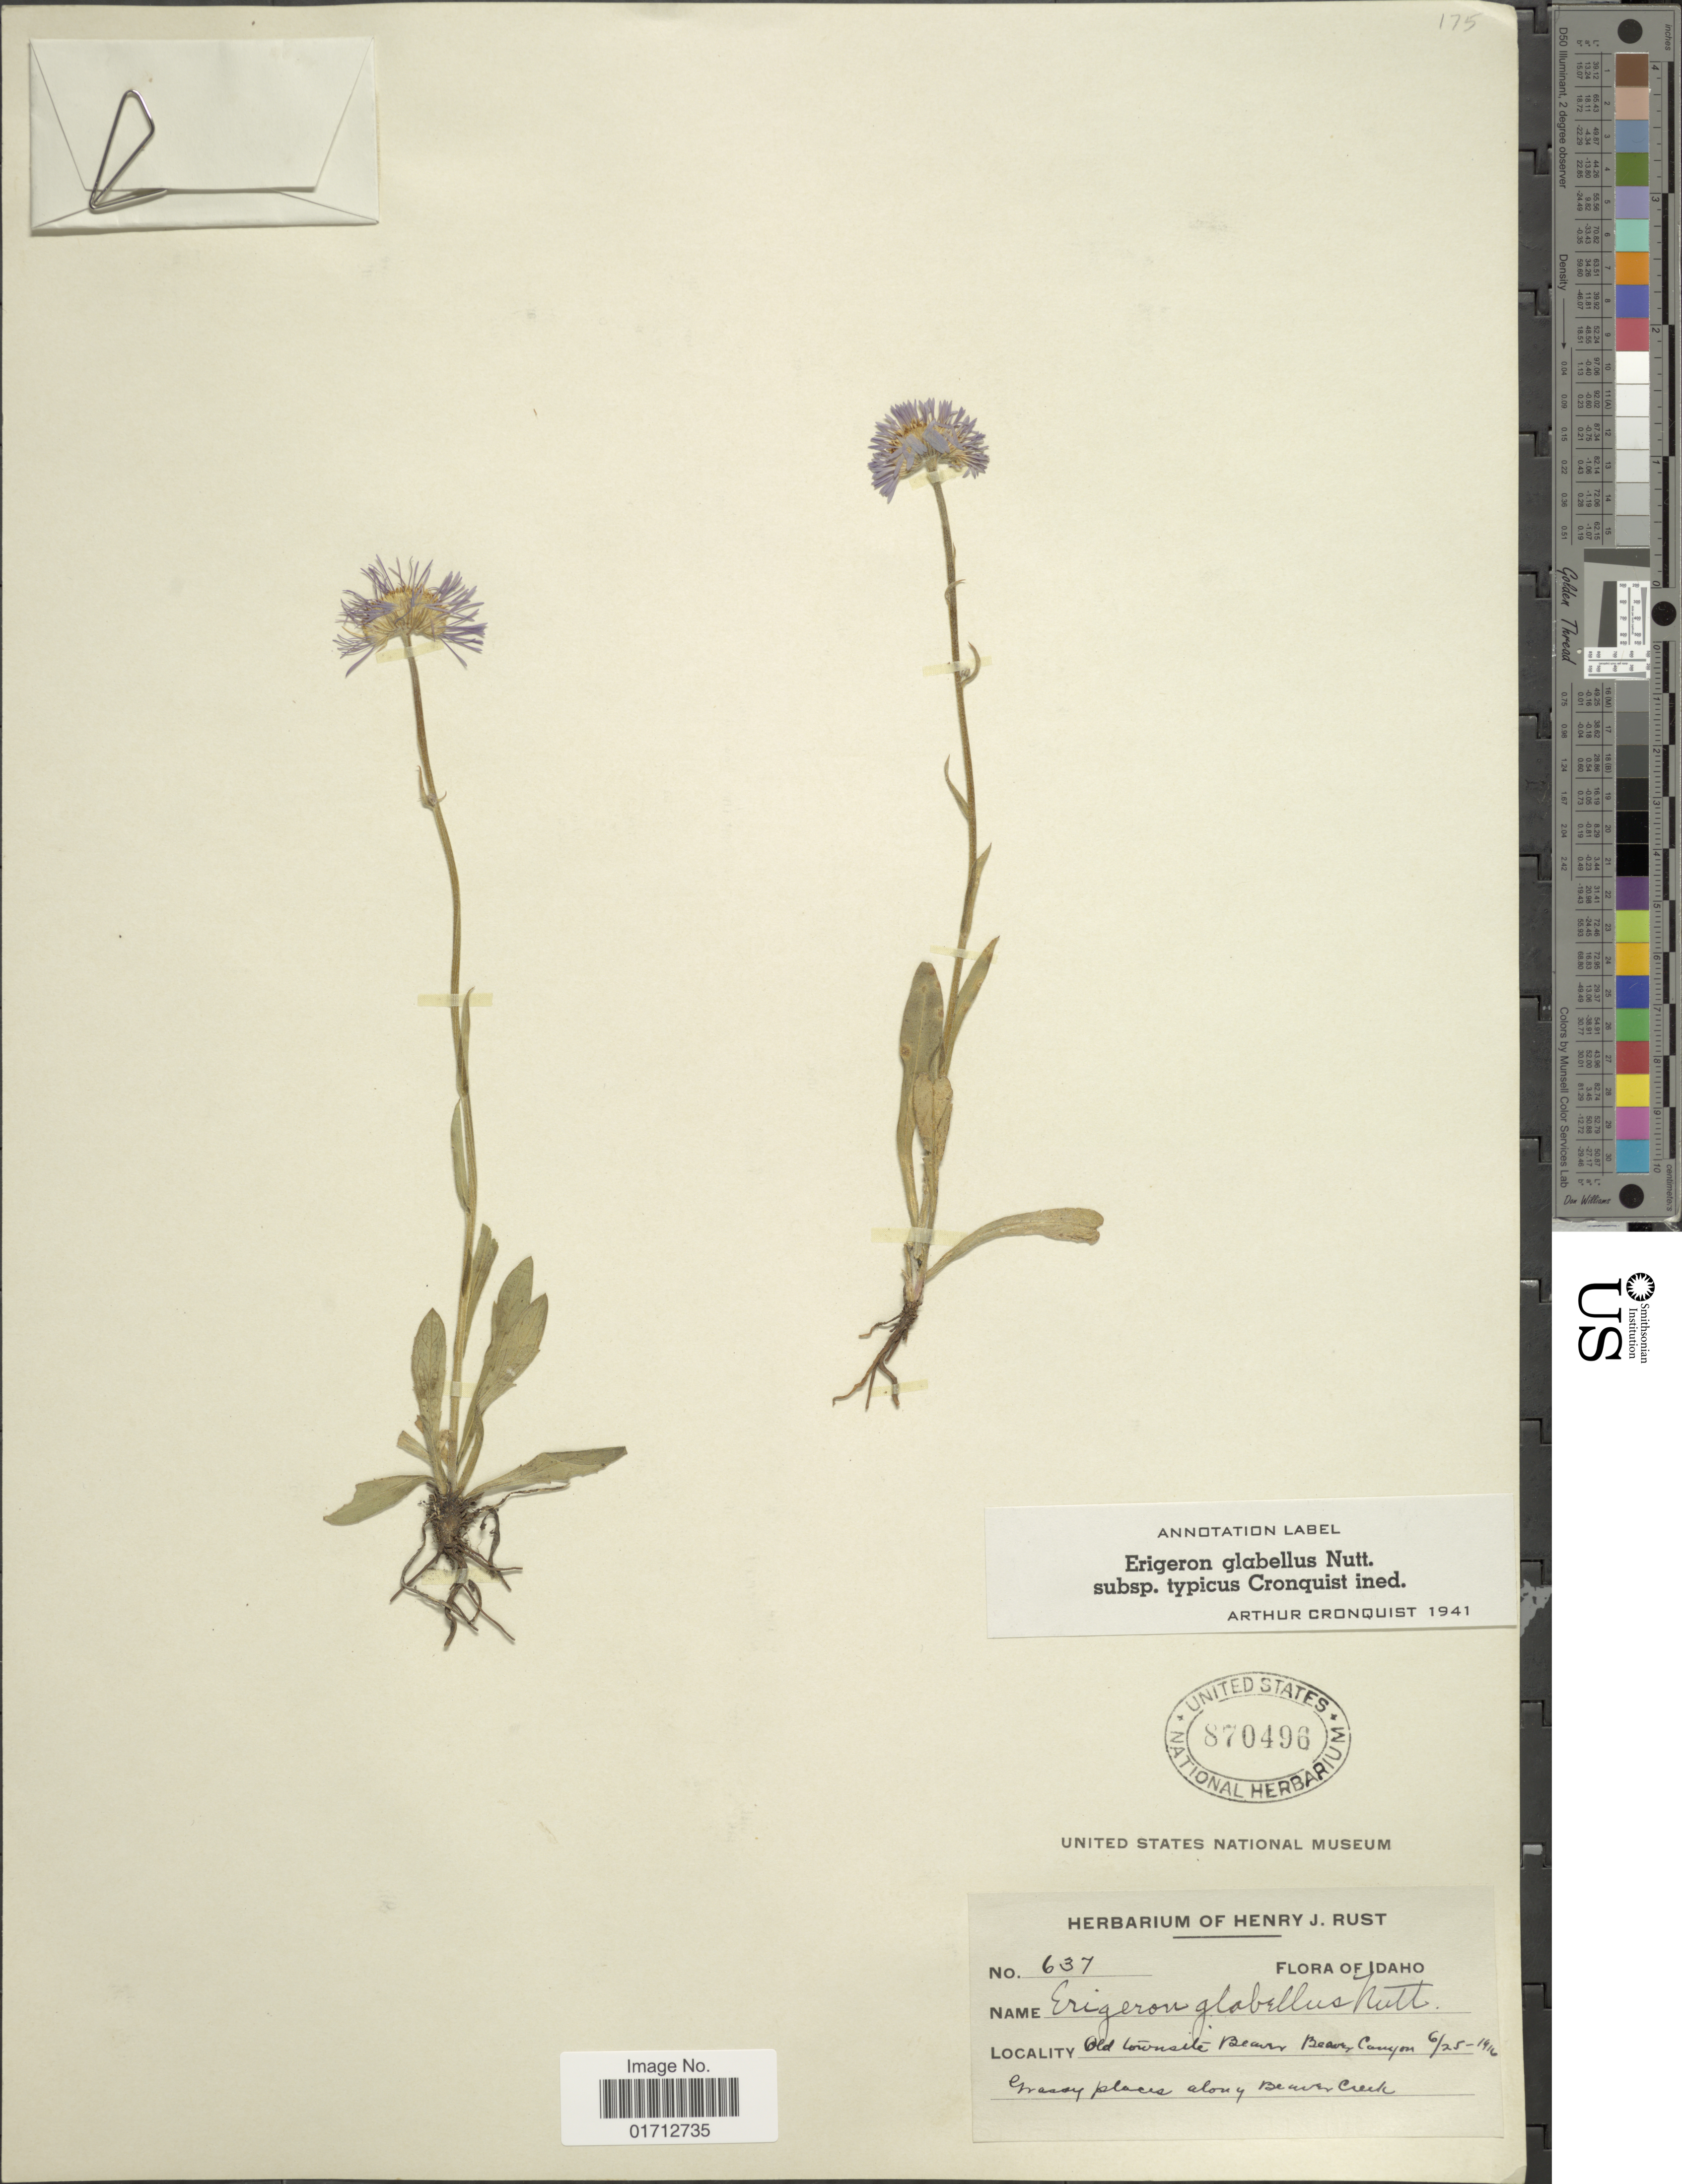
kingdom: Plantae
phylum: Tracheophyta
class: Magnoliopsida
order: Asterales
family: Asteraceae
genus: Erigeron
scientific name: Erigeron glabellus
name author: Nutt.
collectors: ex herb. Henry J. Rust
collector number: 637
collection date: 1916-06-25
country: United States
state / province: Idaho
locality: Old townsite, Beaver, Beaver Canyon, along Beaver Creek.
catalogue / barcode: US 870496